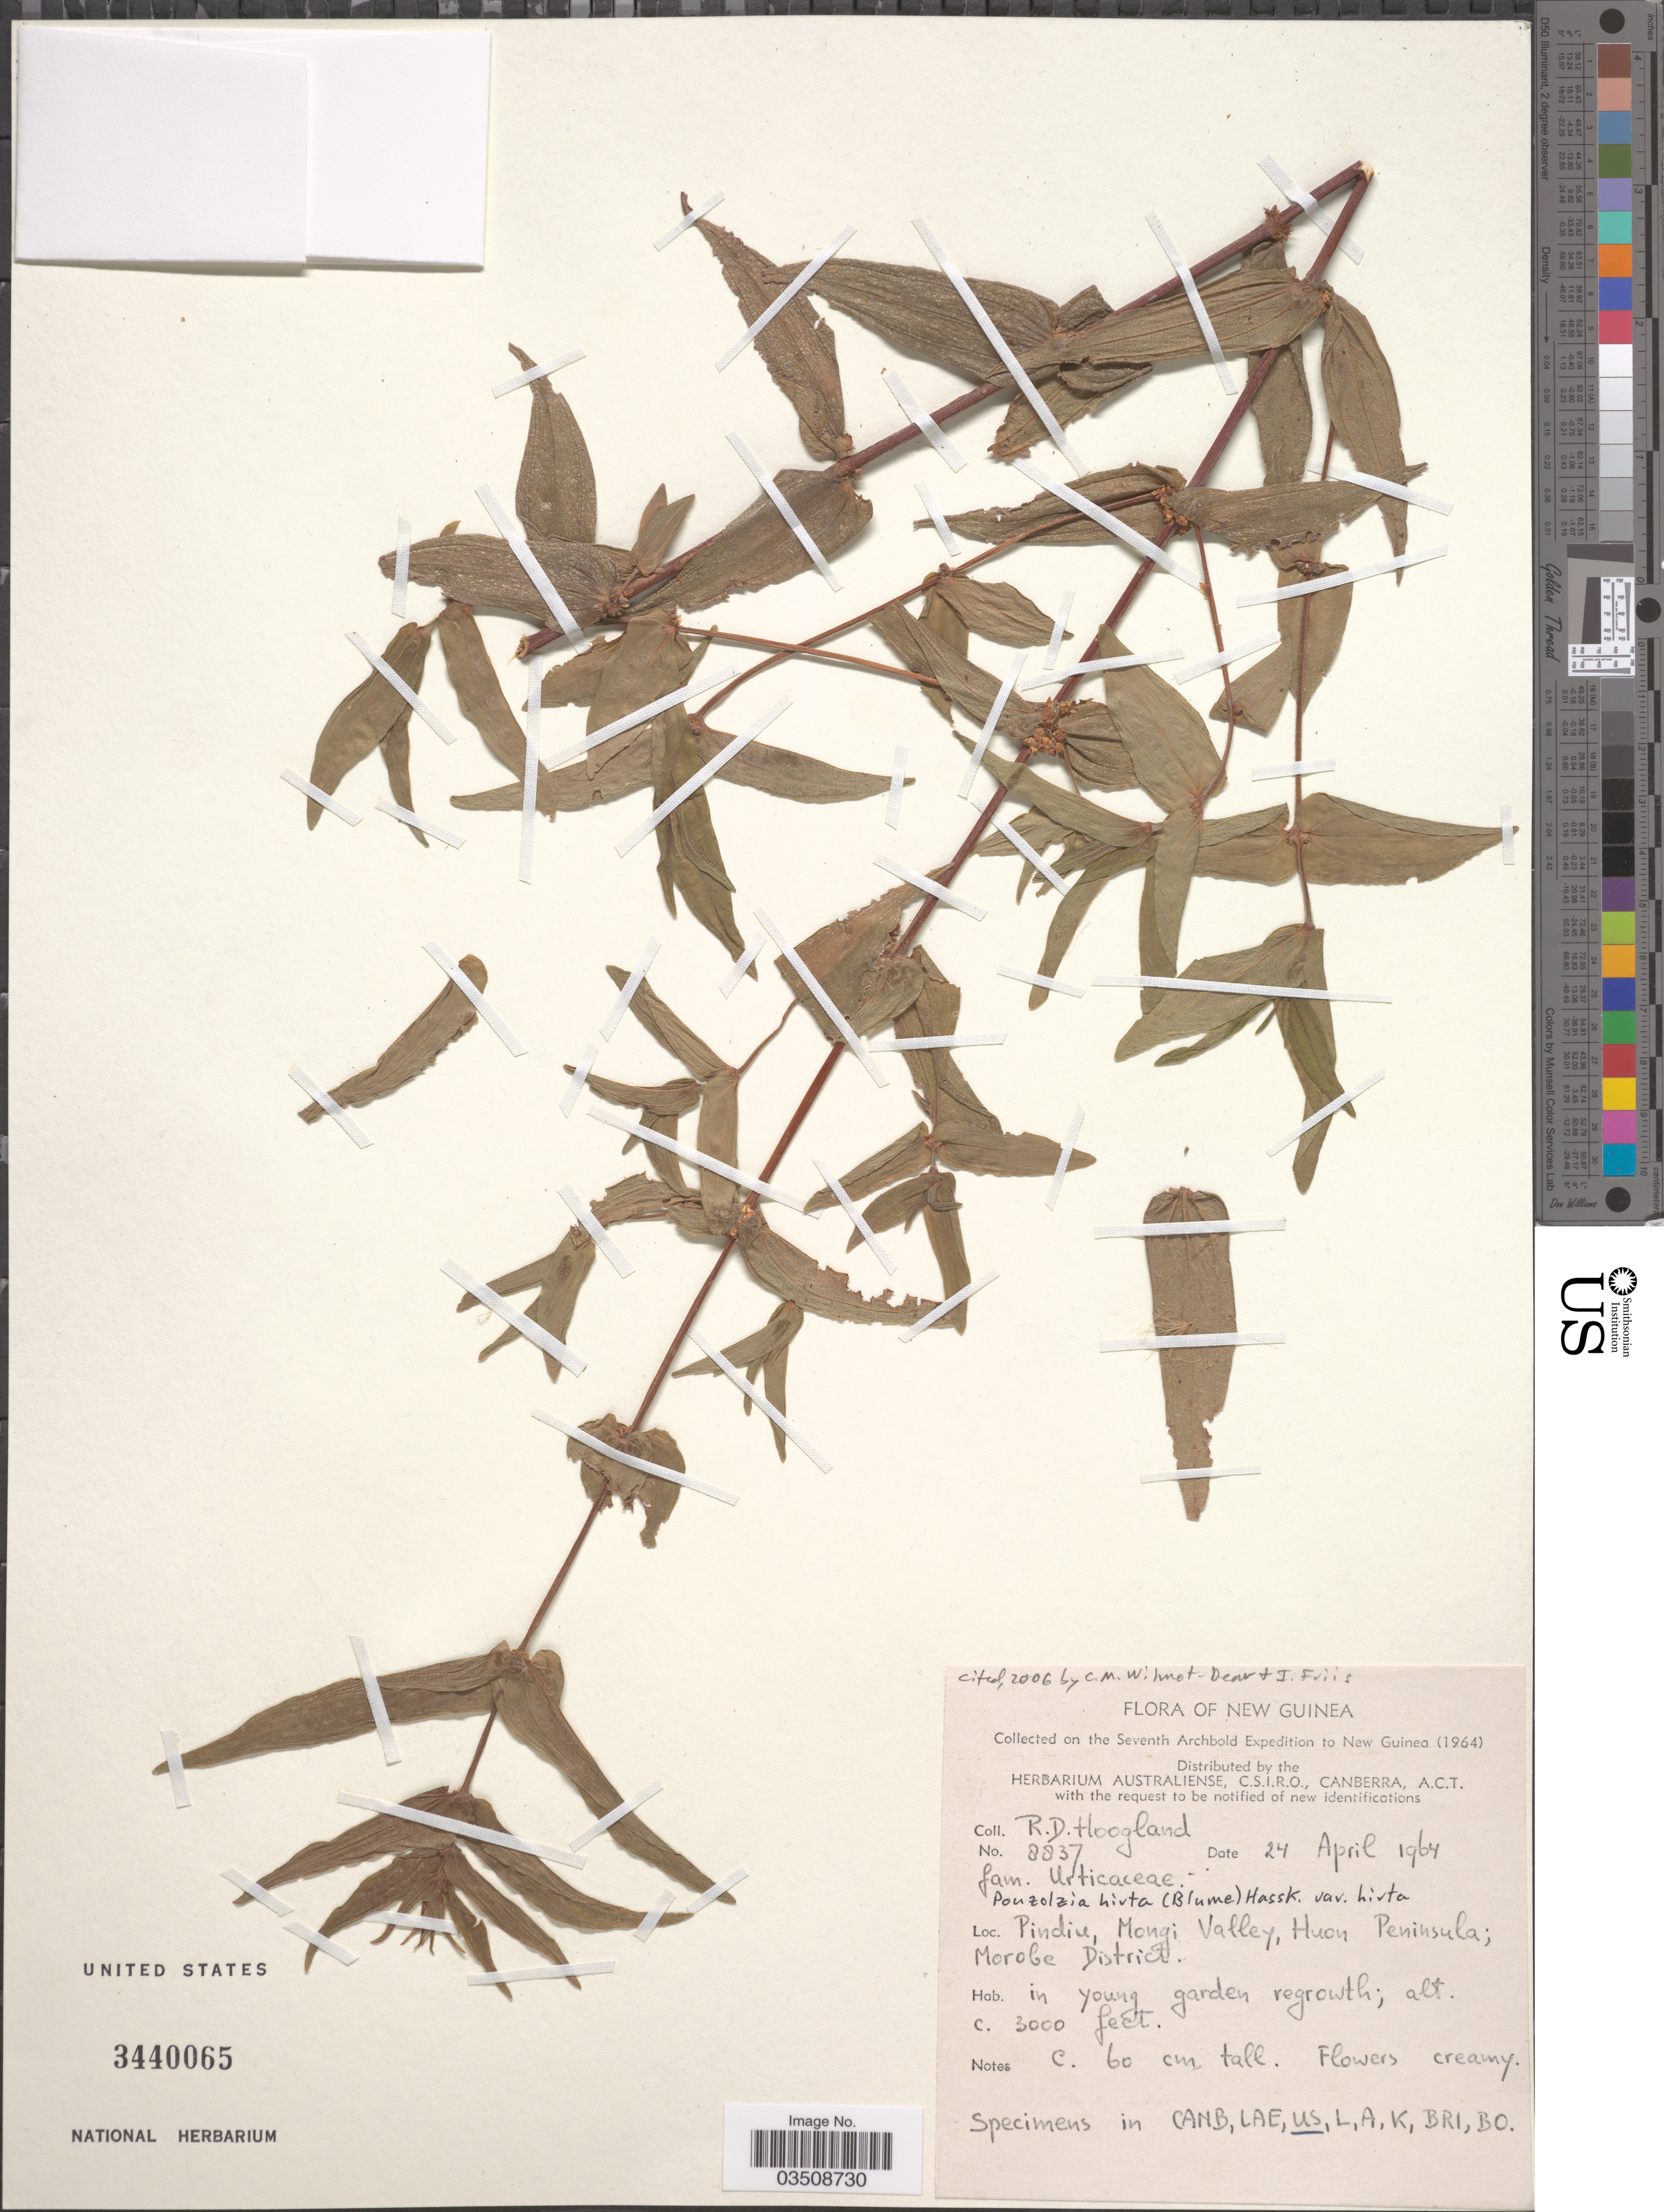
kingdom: Plantae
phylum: Tracheophyta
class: Magnoliopsida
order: Rosales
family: Urticaceae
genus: Gonostegia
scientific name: Gonostegia triandra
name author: (Blume) Miq.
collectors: R. D. Hoogland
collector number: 8837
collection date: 1964-04-24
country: Papua New Guinea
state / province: Morobe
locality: New Guinea. Pindiu, Mongi Valley, Huon Peninsula; Morobe District.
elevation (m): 914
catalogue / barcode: US 3440065